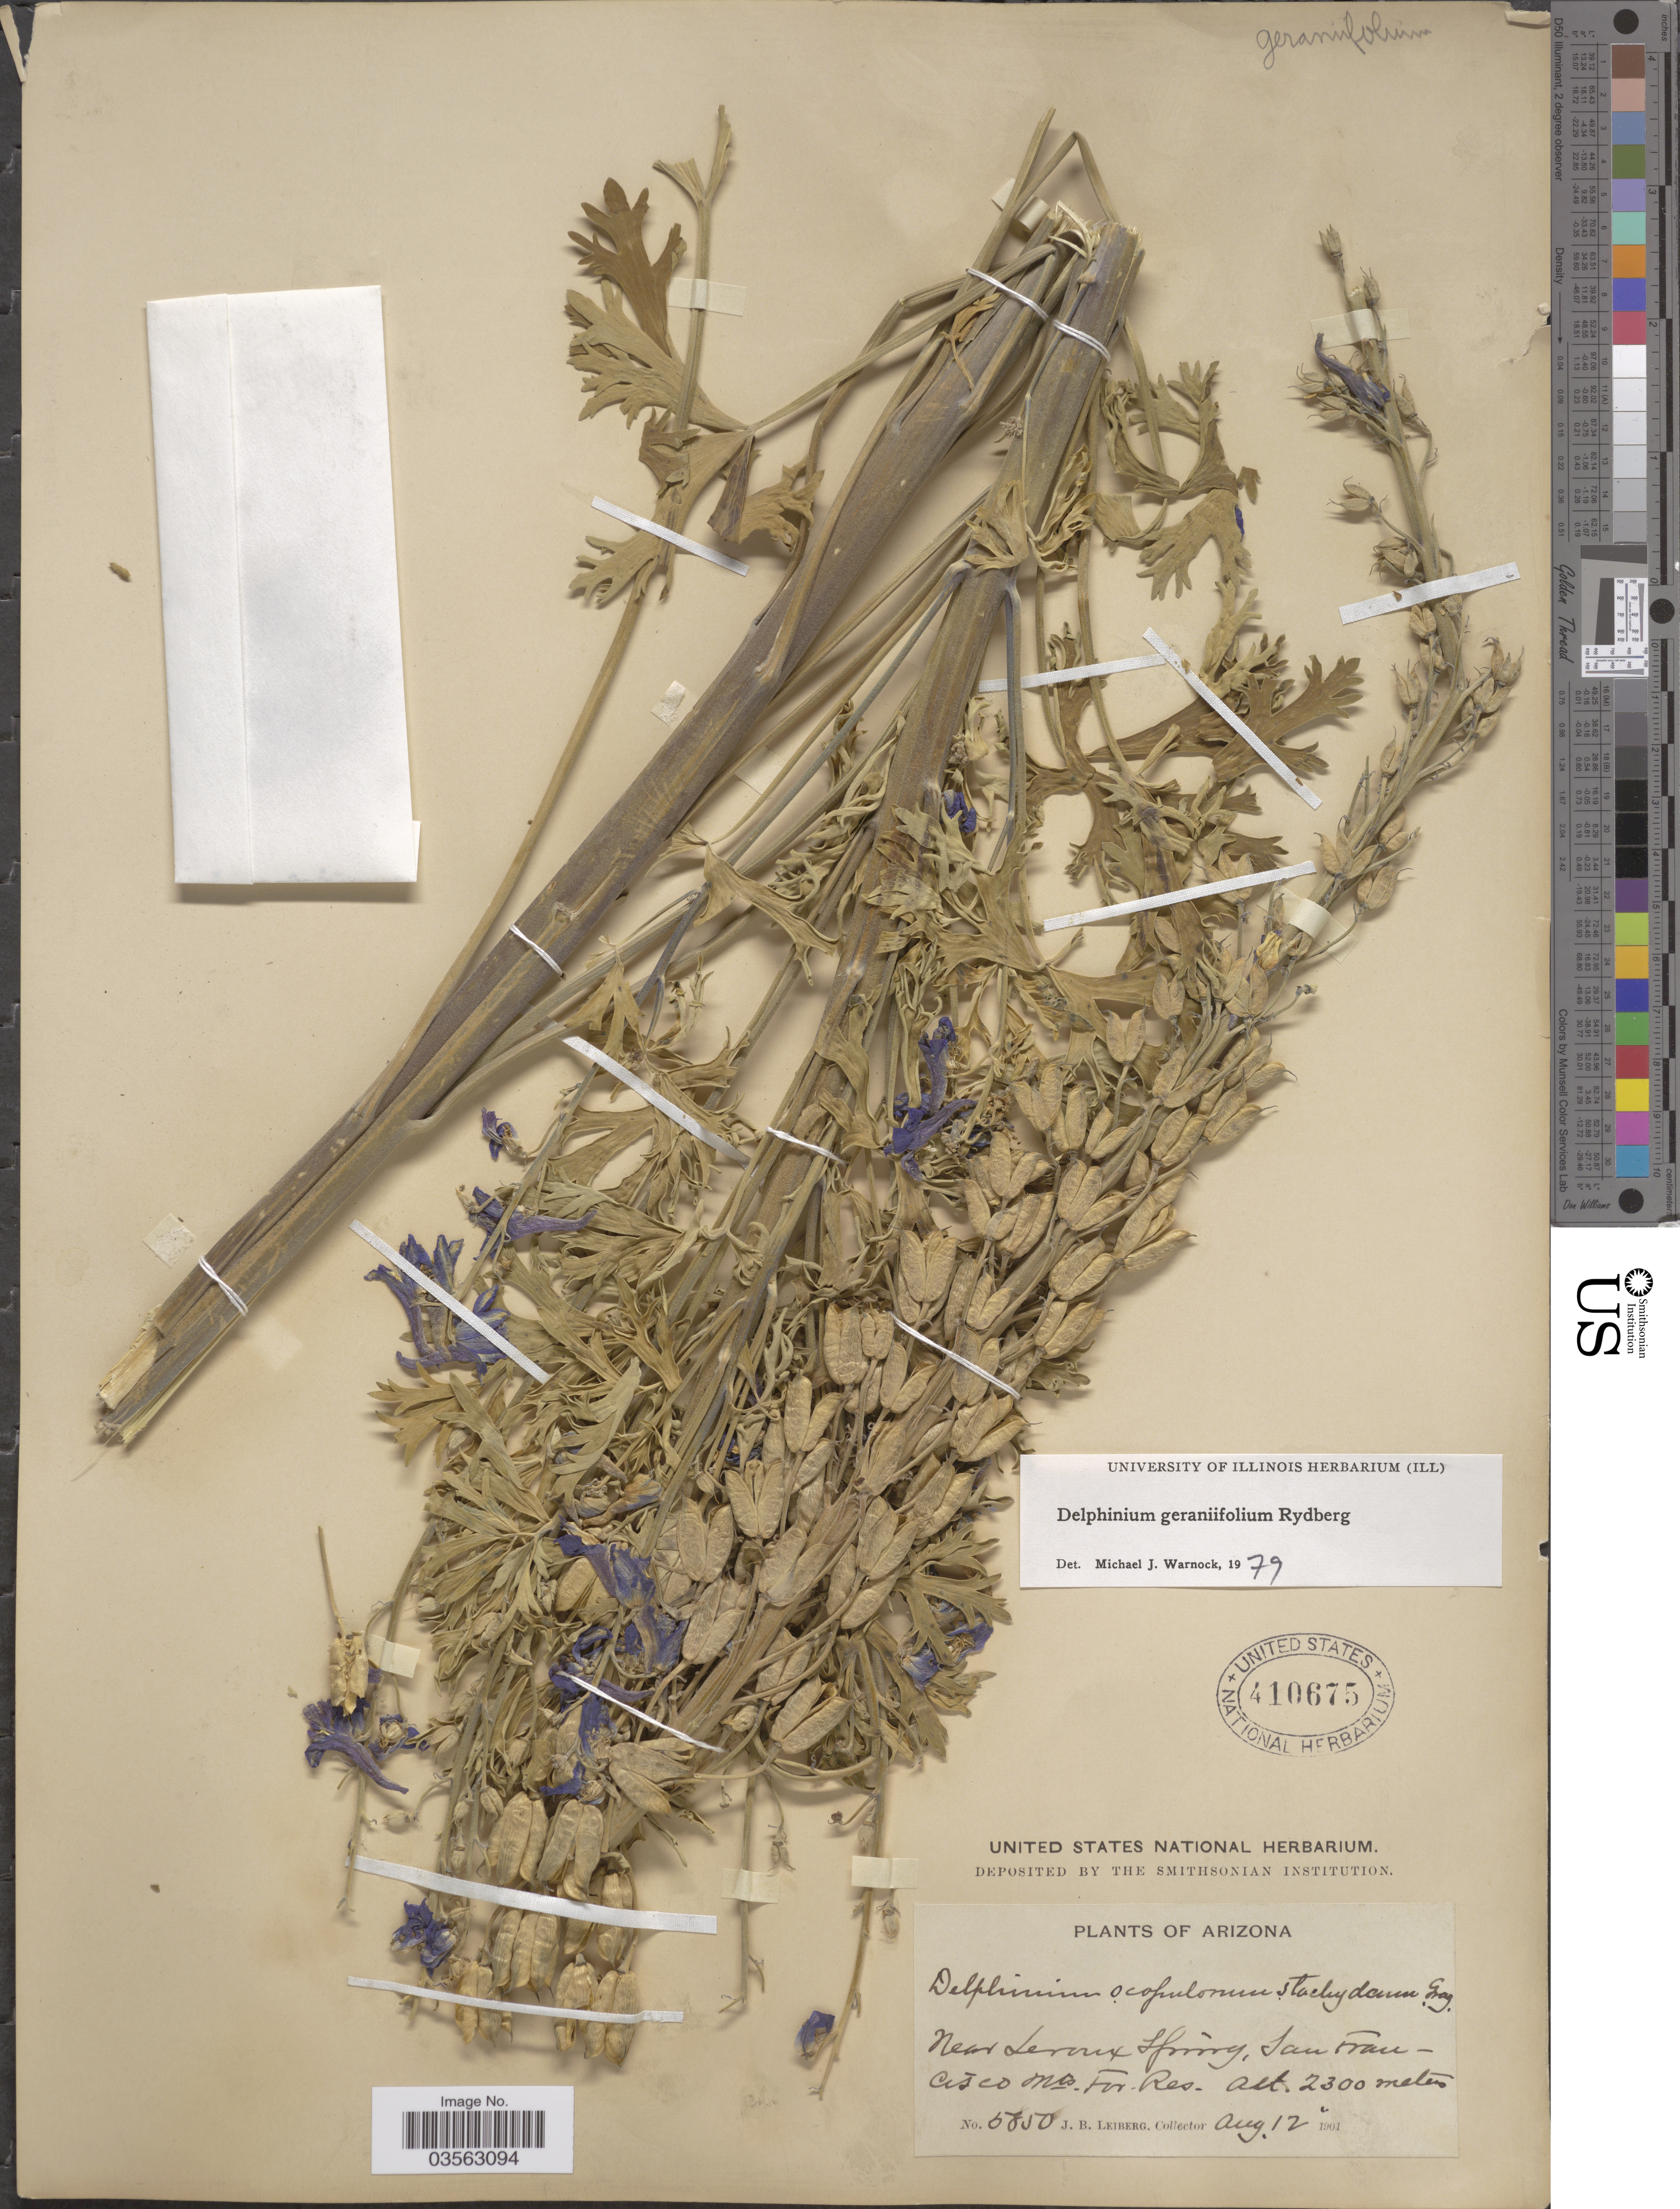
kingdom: Plantae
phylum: Tracheophyta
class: Magnoliopsida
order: Ranunculales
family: Ranunculaceae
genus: Delphinium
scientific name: Delphinium geraniifolium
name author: Rydb.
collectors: J. B. Leiberg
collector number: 5850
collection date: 1901-08-12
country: United States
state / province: Arizona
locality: Near Leroux Spring, San Francisco Mts. For Res.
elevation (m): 2300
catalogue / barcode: US 410675